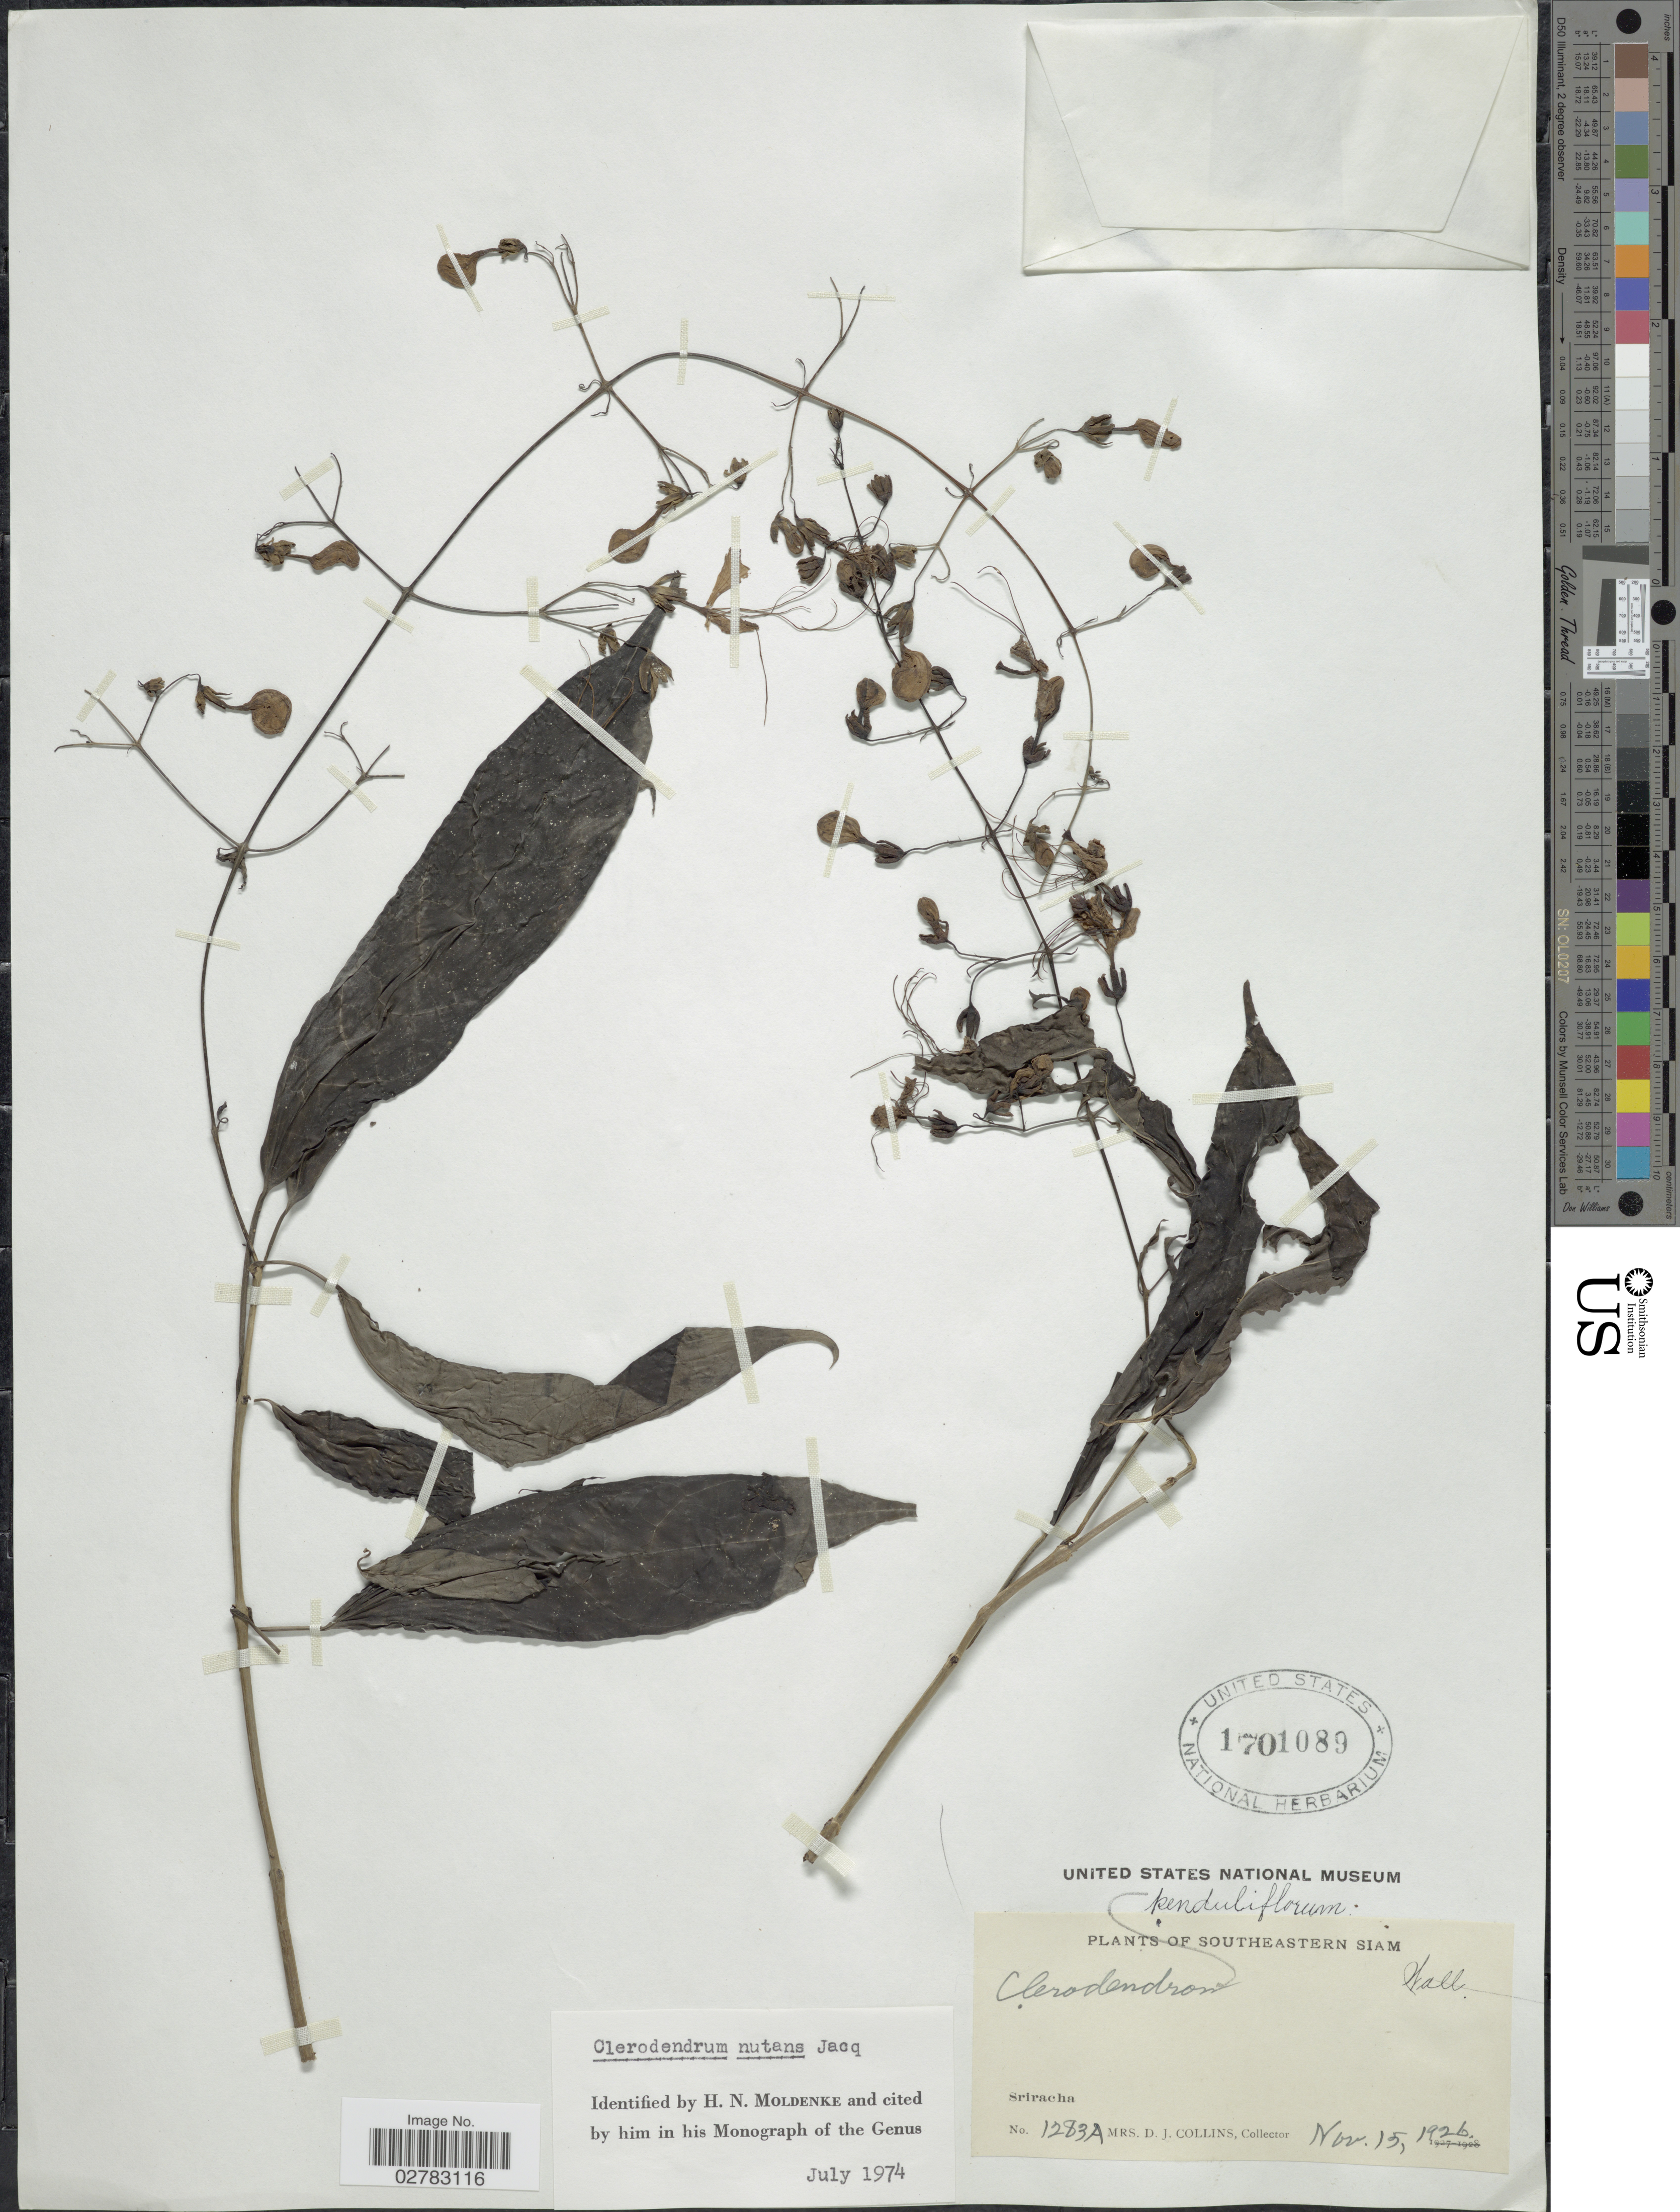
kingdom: Plantae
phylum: Tracheophyta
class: Magnoliopsida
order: Lamiales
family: Lamiaceae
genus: Clerodendrum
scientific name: Clerodendrum nutans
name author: Wall. ex Jack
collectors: Mrs. D. J. Collins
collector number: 1283A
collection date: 1926-11-15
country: Thailand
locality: Southeastern Siam. Sriracha.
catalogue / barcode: US 1701089